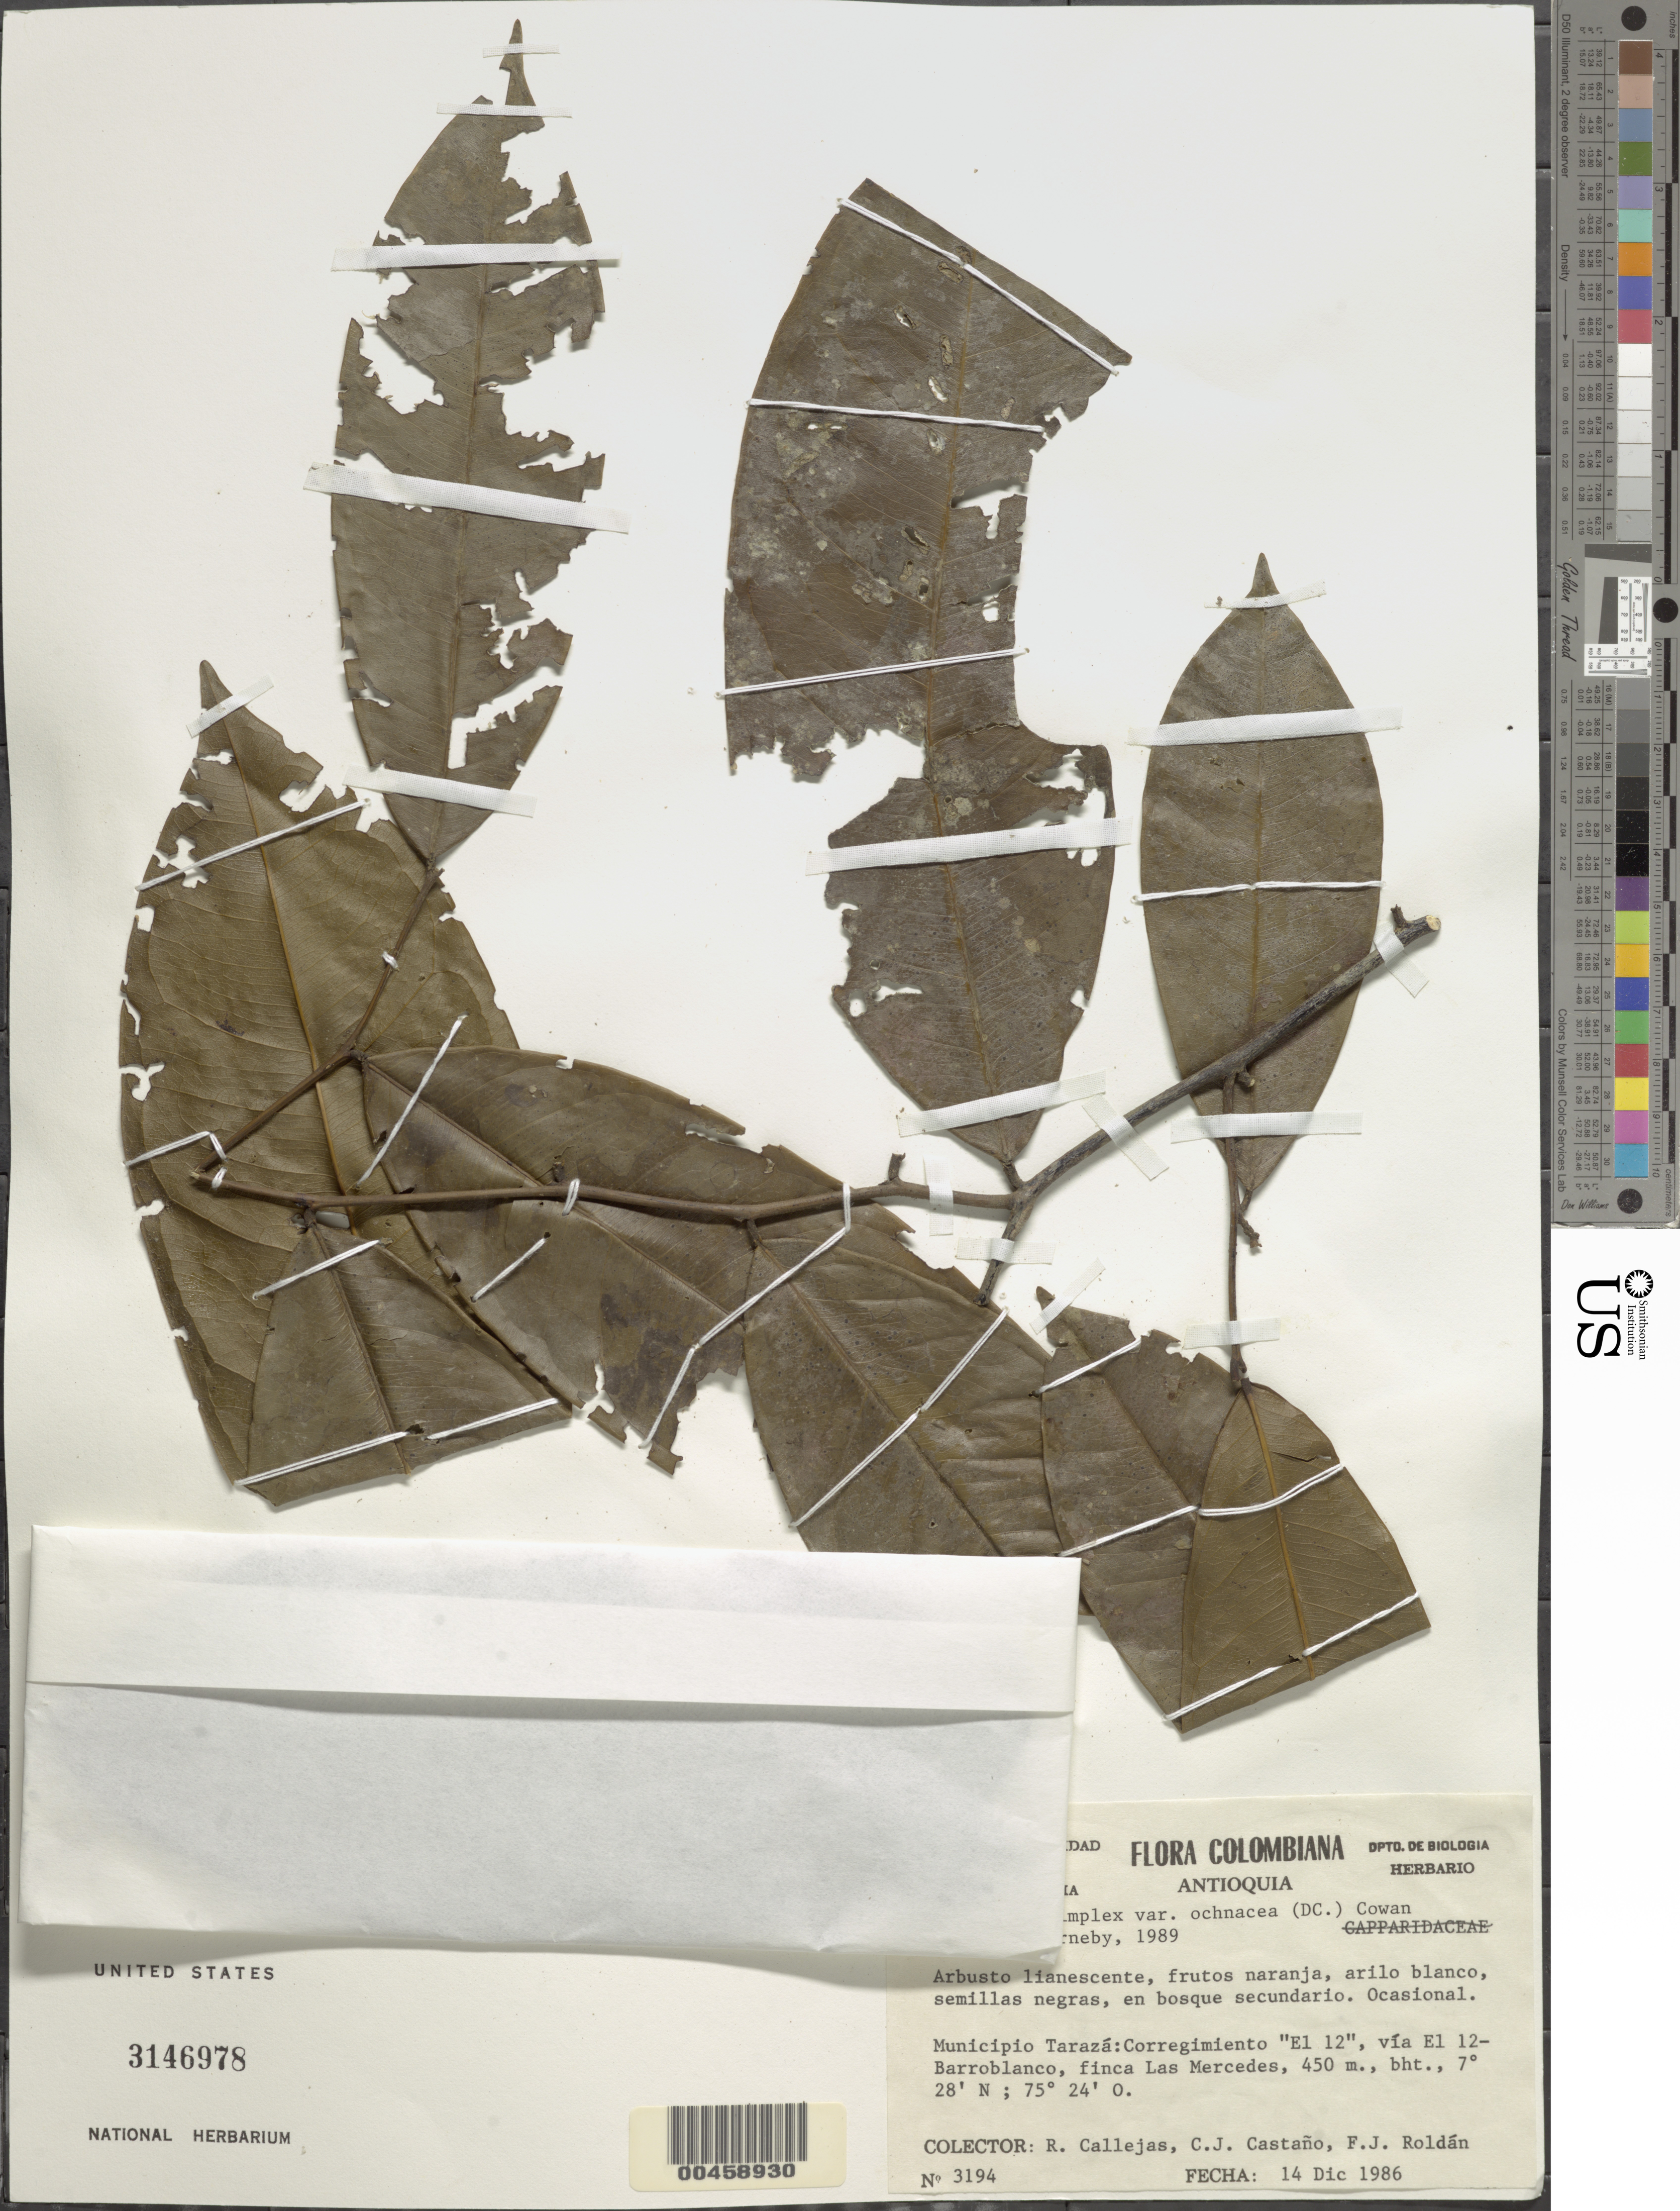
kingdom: Plantae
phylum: Tracheophyta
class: Magnoliopsida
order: Fabales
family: Fabaceae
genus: Swartzia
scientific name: Swartzia simplex var. ochnacea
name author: (DC.) R.S. Cowan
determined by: Barneby, Rupert C., (NY)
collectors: R. Callejas, C. Castano & F. J. Roldán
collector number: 3194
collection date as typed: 14 Dec 1986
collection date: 1986-12-14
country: Colombia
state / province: Antioquia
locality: Taraza Mun. (?), correg. "el 12", via el 12 - Barro Blanco, Finca Mercedes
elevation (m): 450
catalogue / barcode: US 3146978